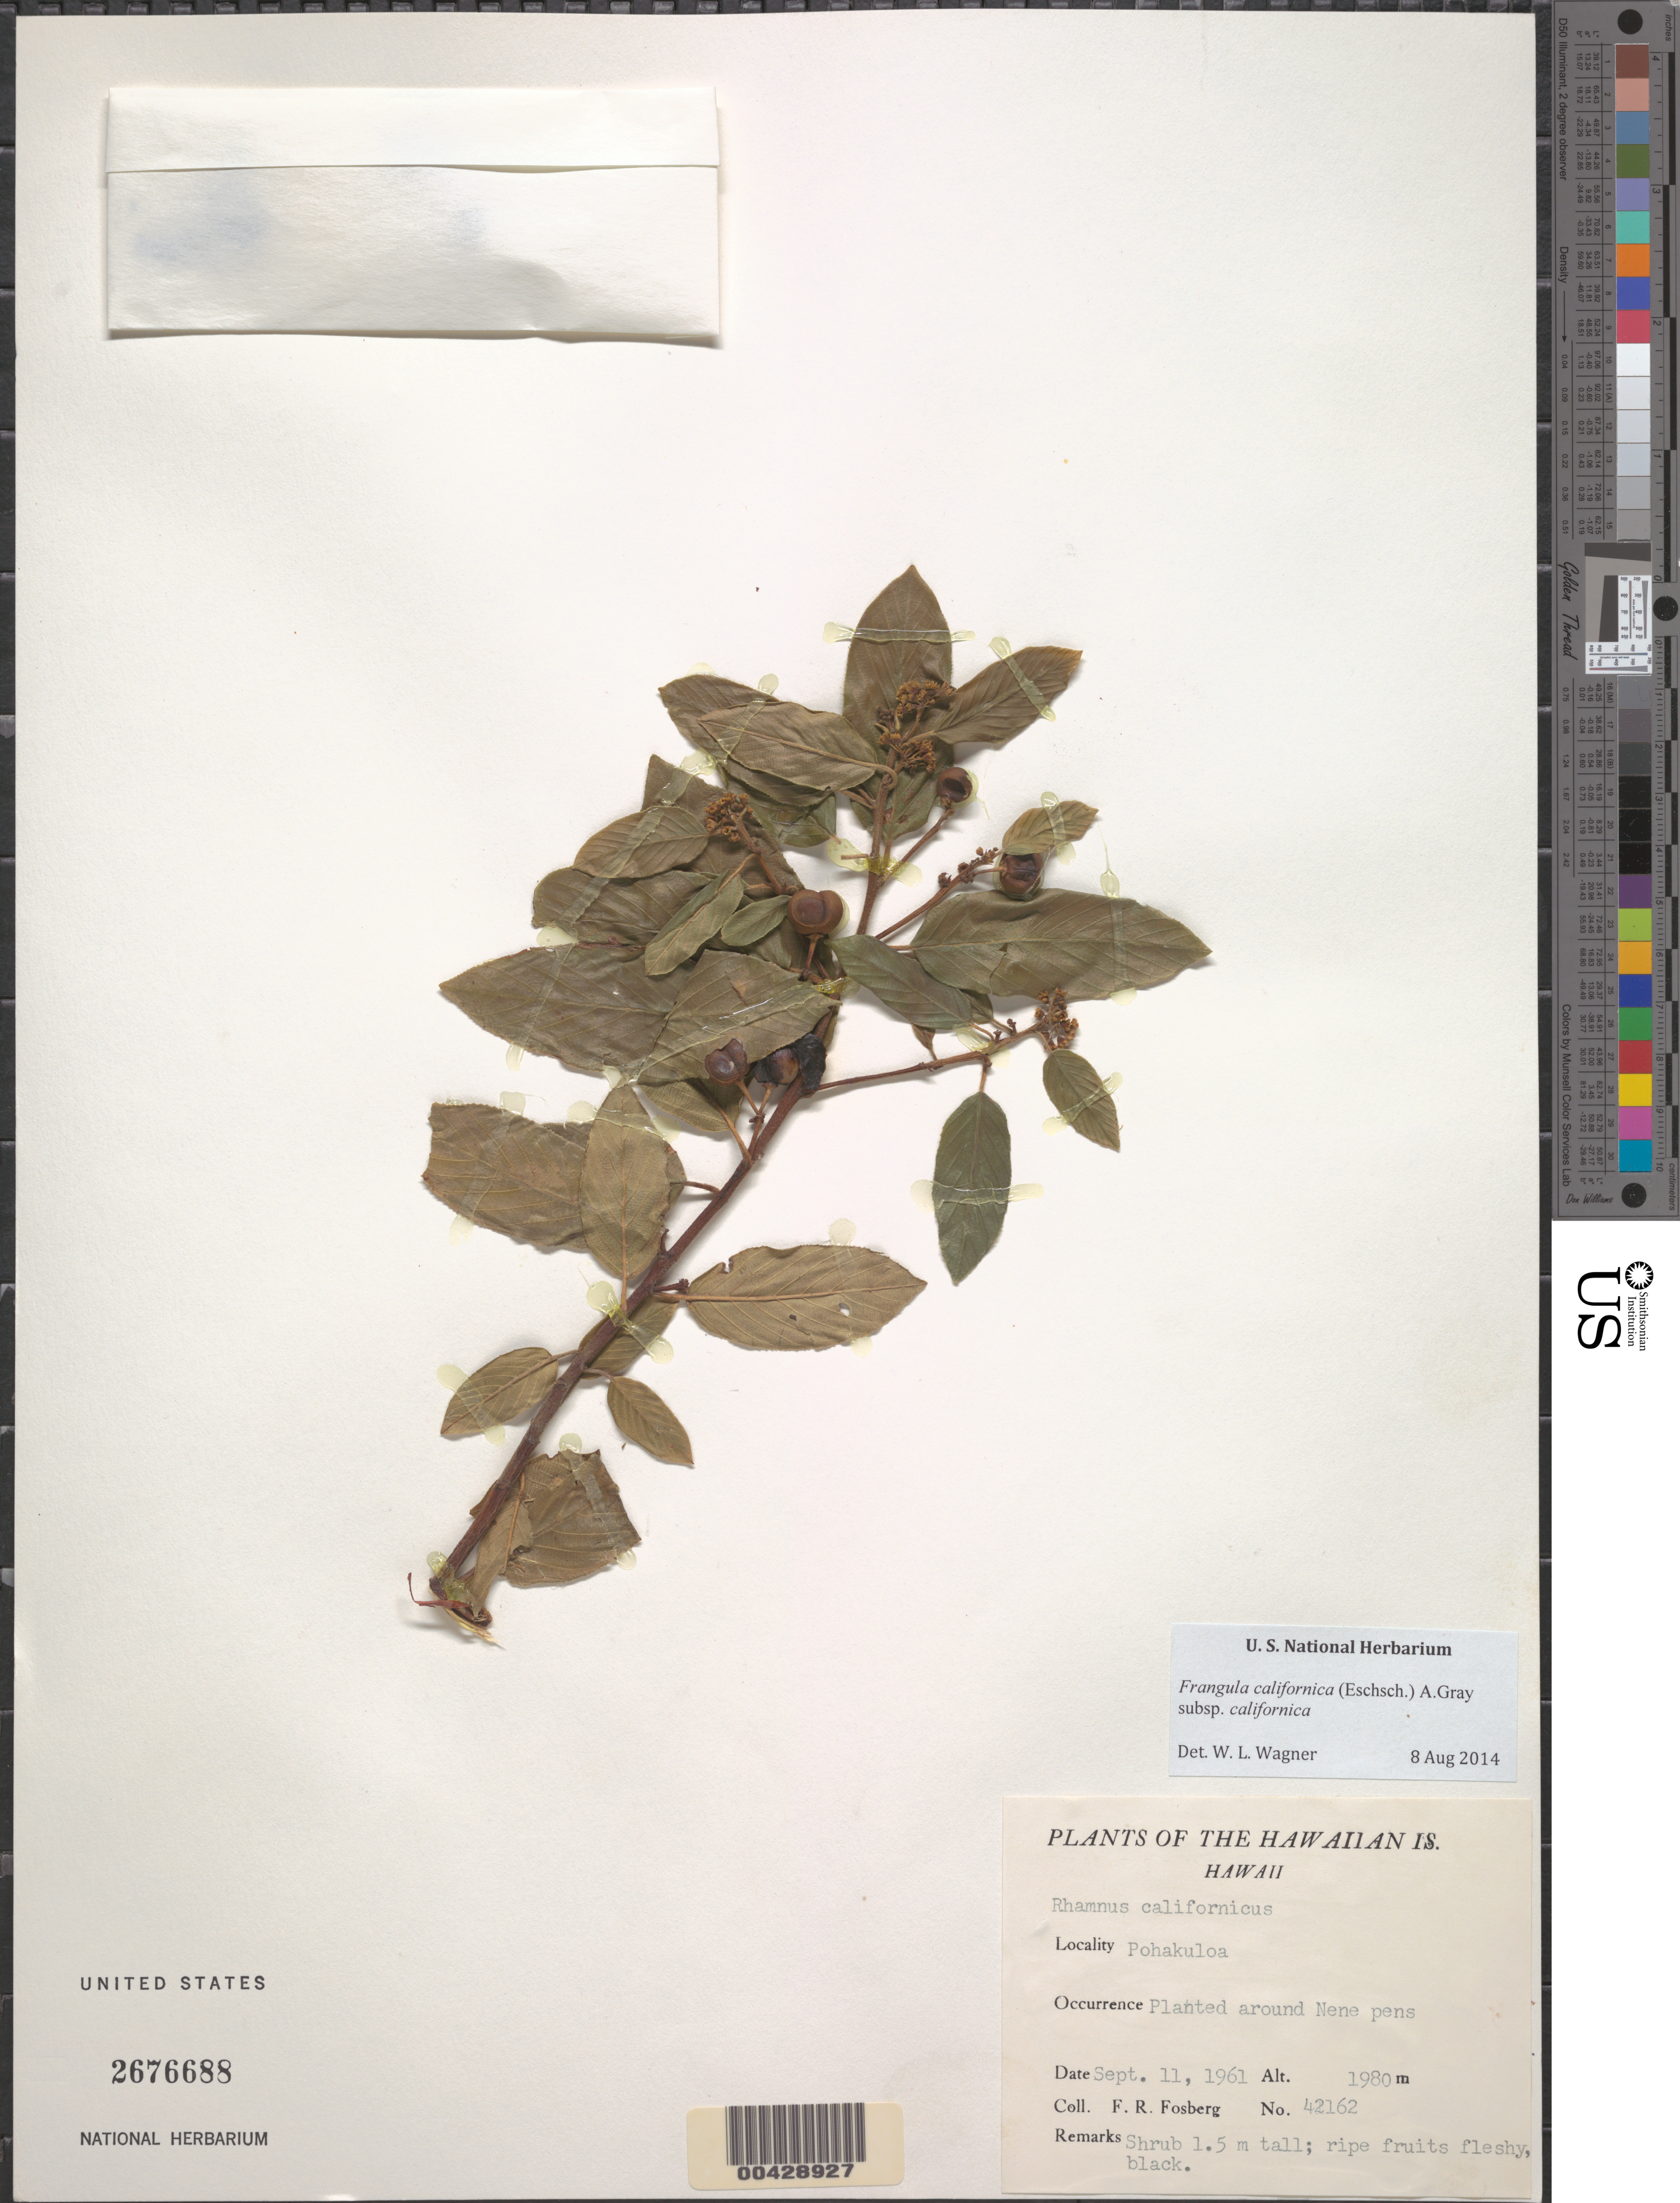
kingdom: Plantae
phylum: Tracheophyta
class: Magnoliopsida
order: Rosales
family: Rhamnaceae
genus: Frangula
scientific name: Frangula californica subsp. californica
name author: (Eschsch.) A. Gray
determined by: Wagner, W. L., (BOT), Smithsonian Institution - National Museum of Natural History (UNITED STATES)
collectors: F. R. Fosberg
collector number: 42162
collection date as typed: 11 Sep 1961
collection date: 1961-09-11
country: United States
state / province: Hawaii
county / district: Hawaii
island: Hawaii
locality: Pohakuloa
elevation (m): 1980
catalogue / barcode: US 2676688